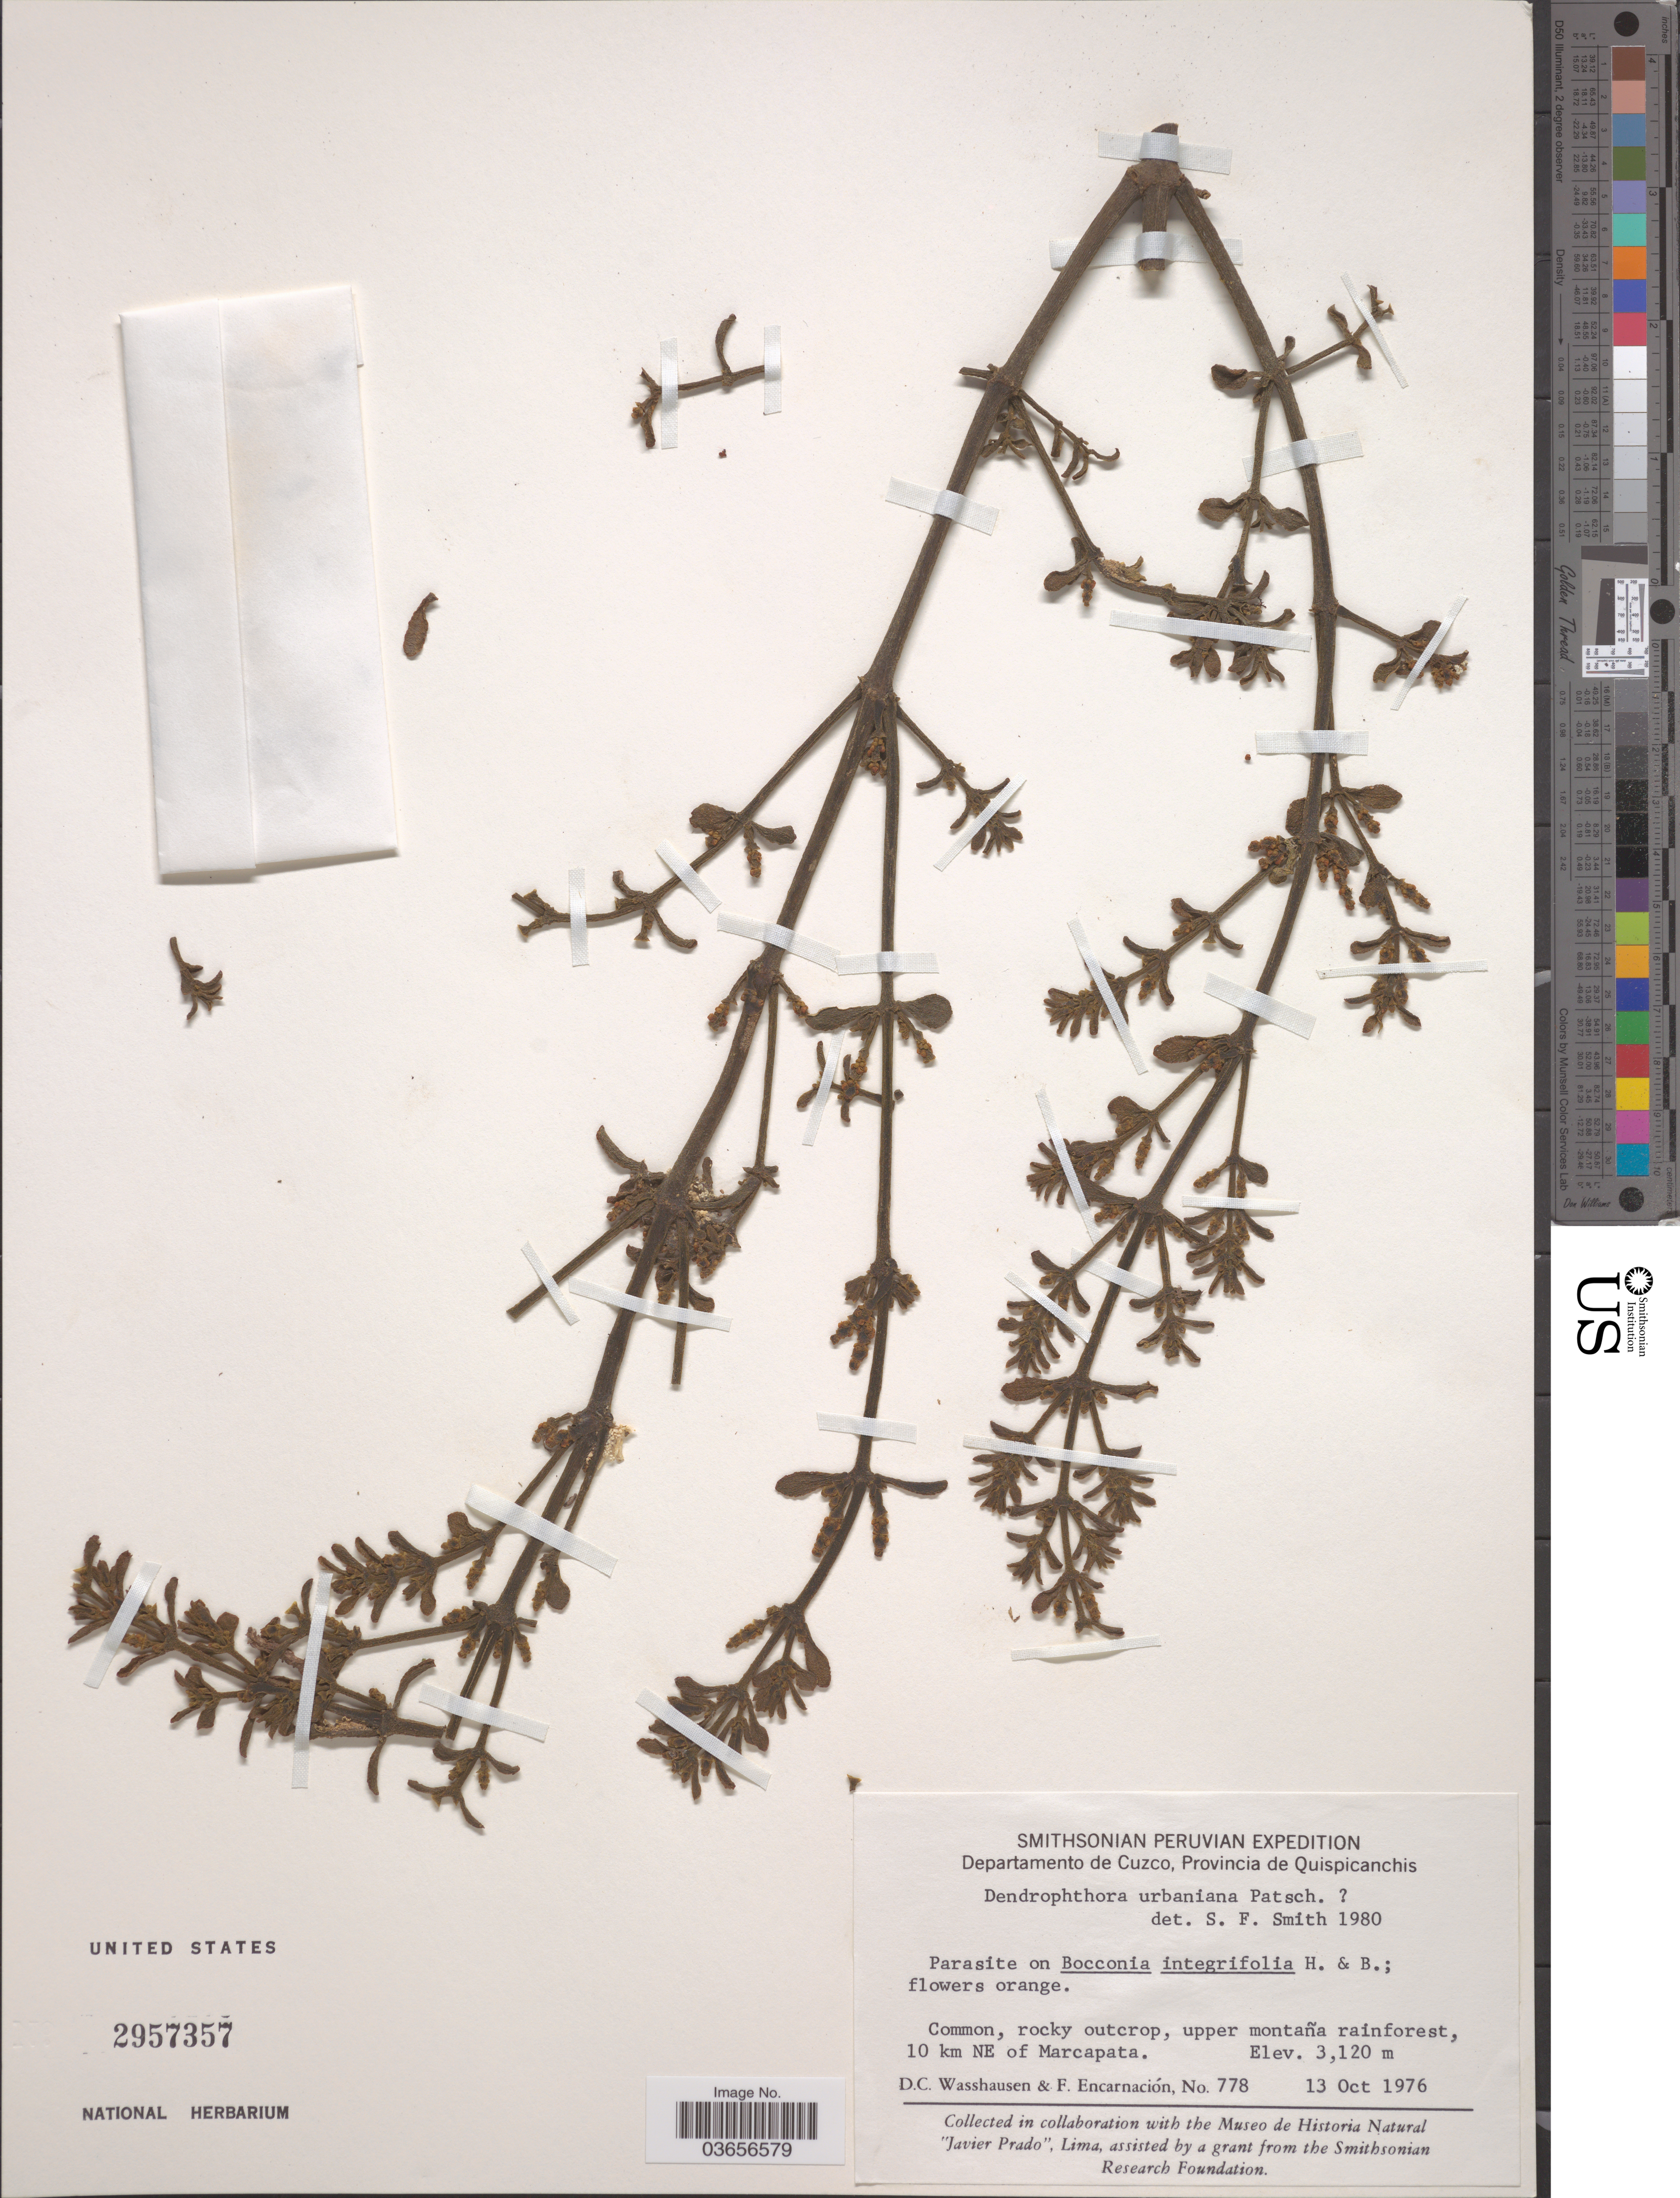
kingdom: Plantae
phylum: Tracheophyta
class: Magnoliopsida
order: Santalales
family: Viscaceae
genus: Dendrophthora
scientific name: Dendrophthora urbaniana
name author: Patsch.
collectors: D. C. Wasshausen & F. Encarnación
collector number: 778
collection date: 1976-10-13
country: Peru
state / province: Cusco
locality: Departamento Cuzco, Provincia de Quispicanchis. Common, rocky outcrop, upper montaña rainforest, 10 km NE of Marcapata.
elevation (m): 3120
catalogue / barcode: US 2957357